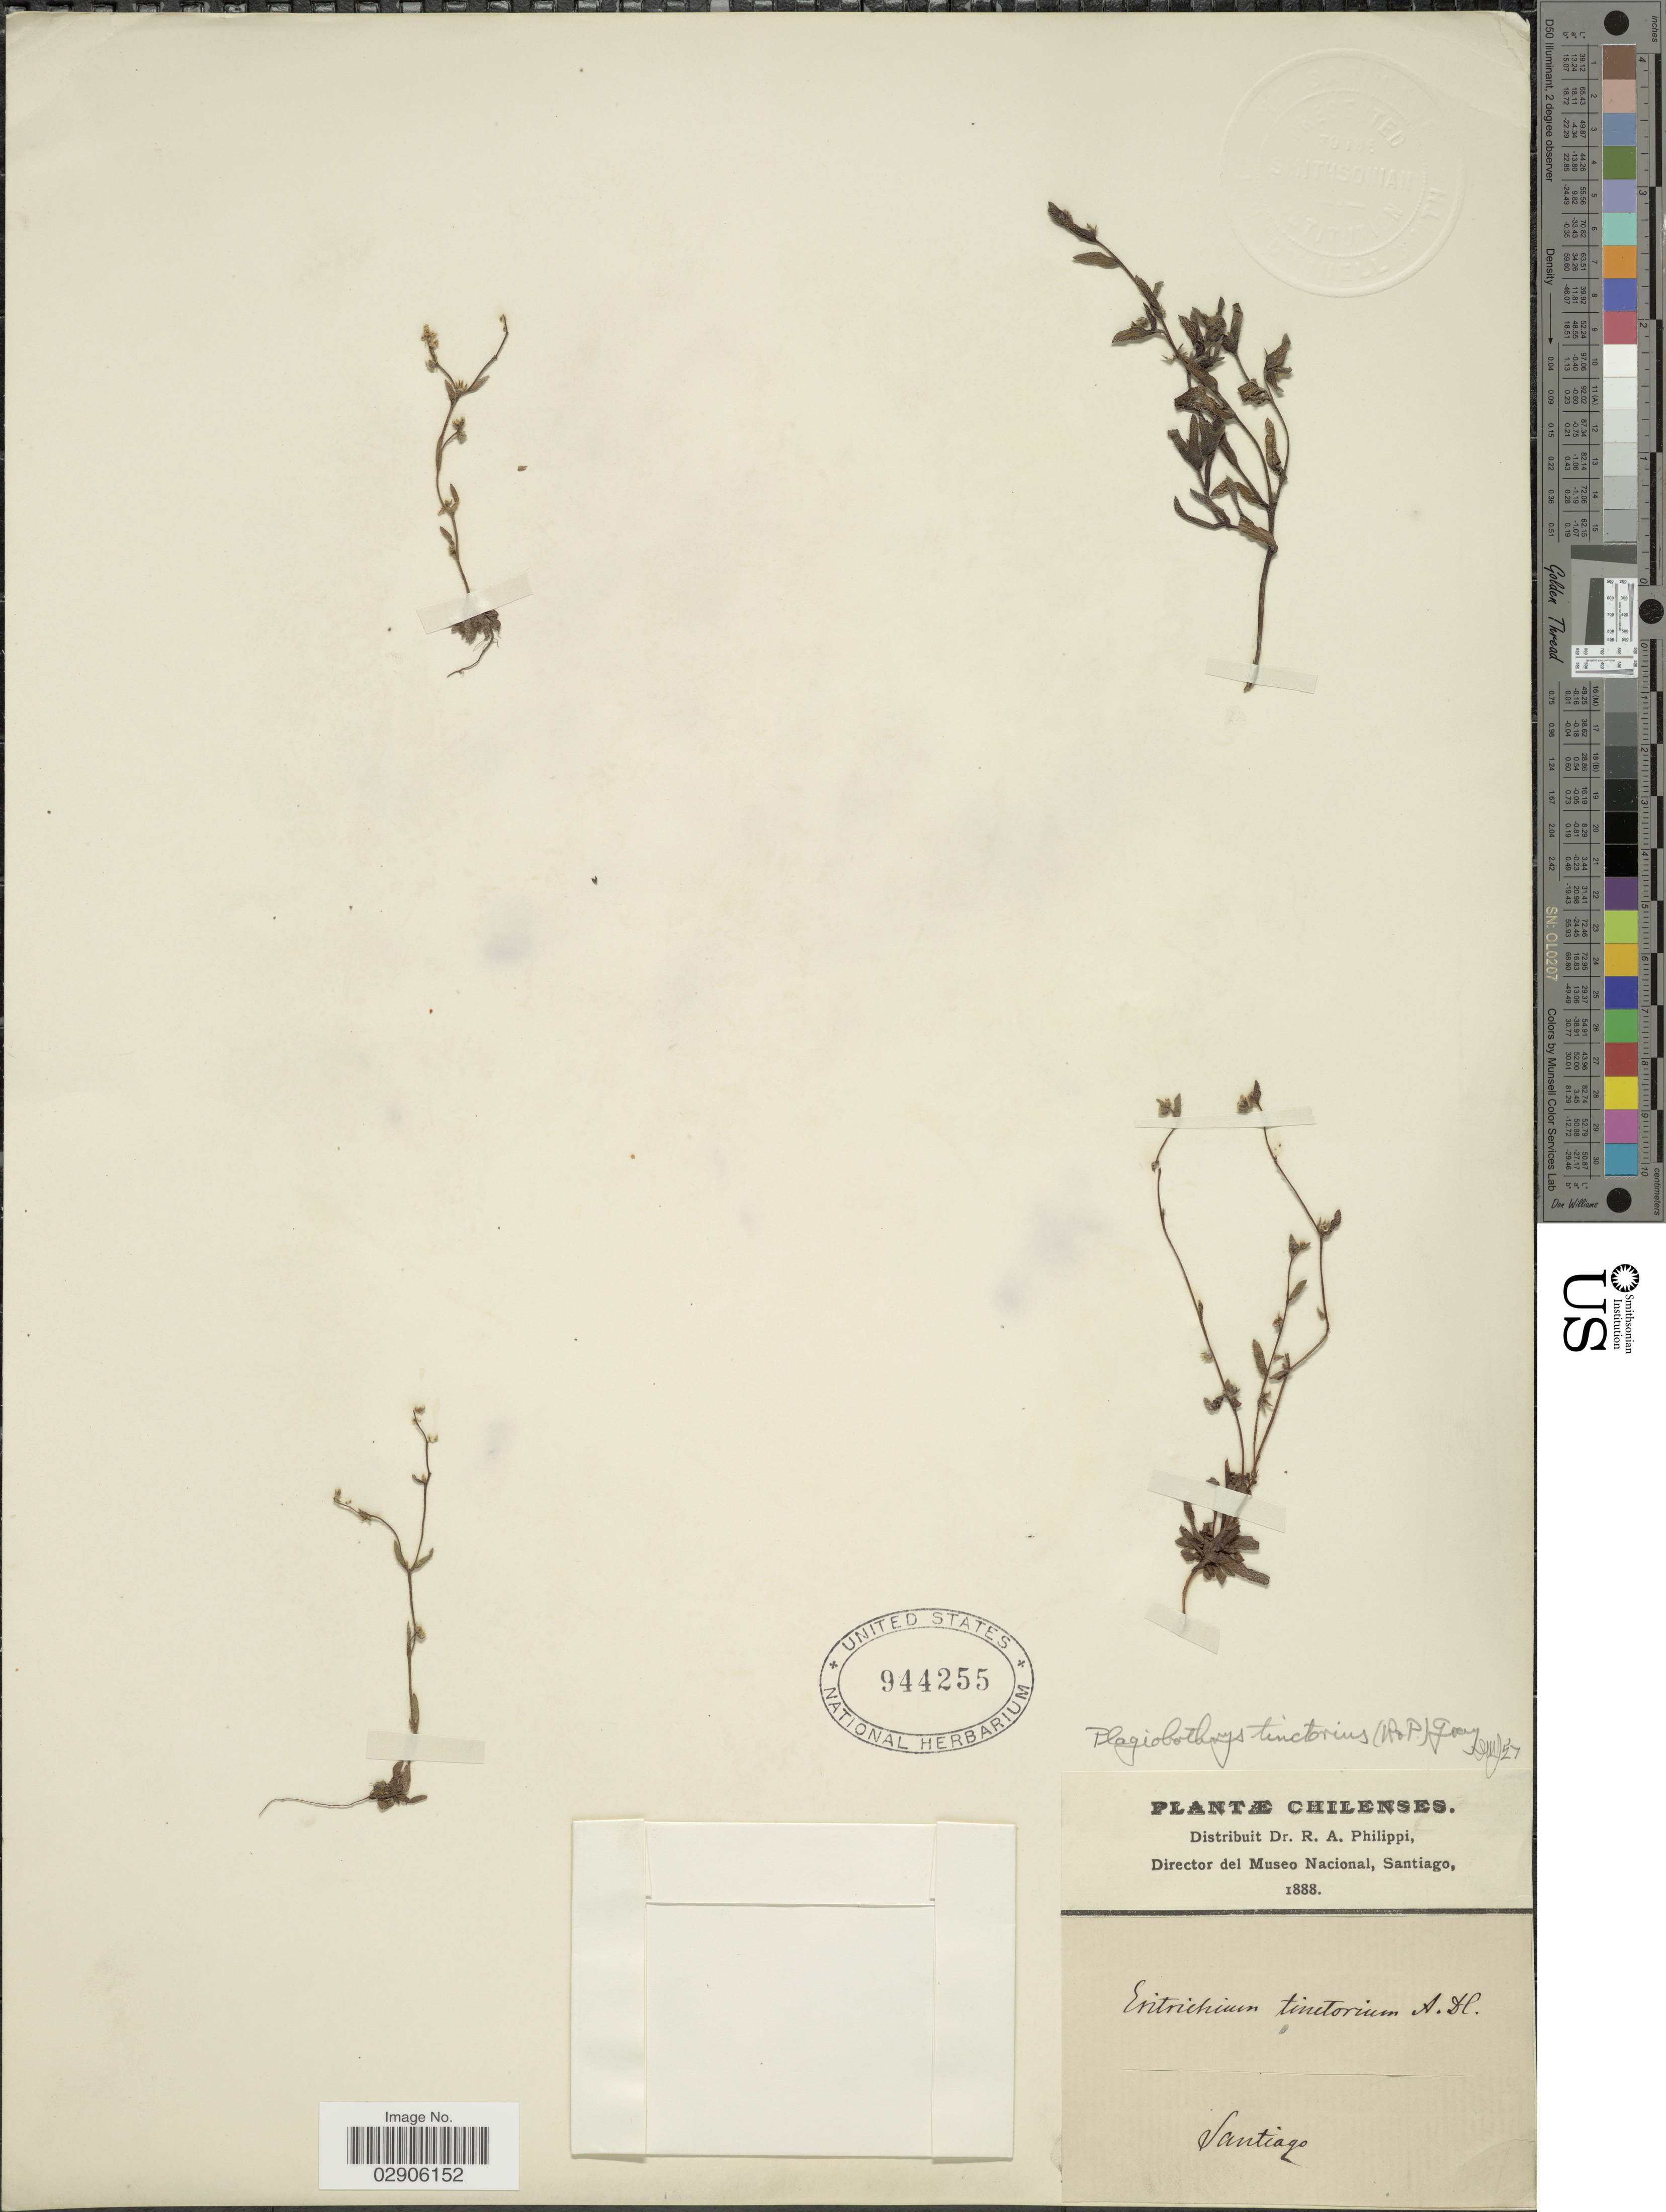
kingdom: Plantae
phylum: Tracheophyta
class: Magnoliopsida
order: Boraginales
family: Boraginaceae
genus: Plagiobothrys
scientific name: Plagiobothrys myosotoides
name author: (Lehm.) Brand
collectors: R. A. Philippi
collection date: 1888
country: Chile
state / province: Región Metropolitana (RM)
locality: Santiago.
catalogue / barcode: US 944255